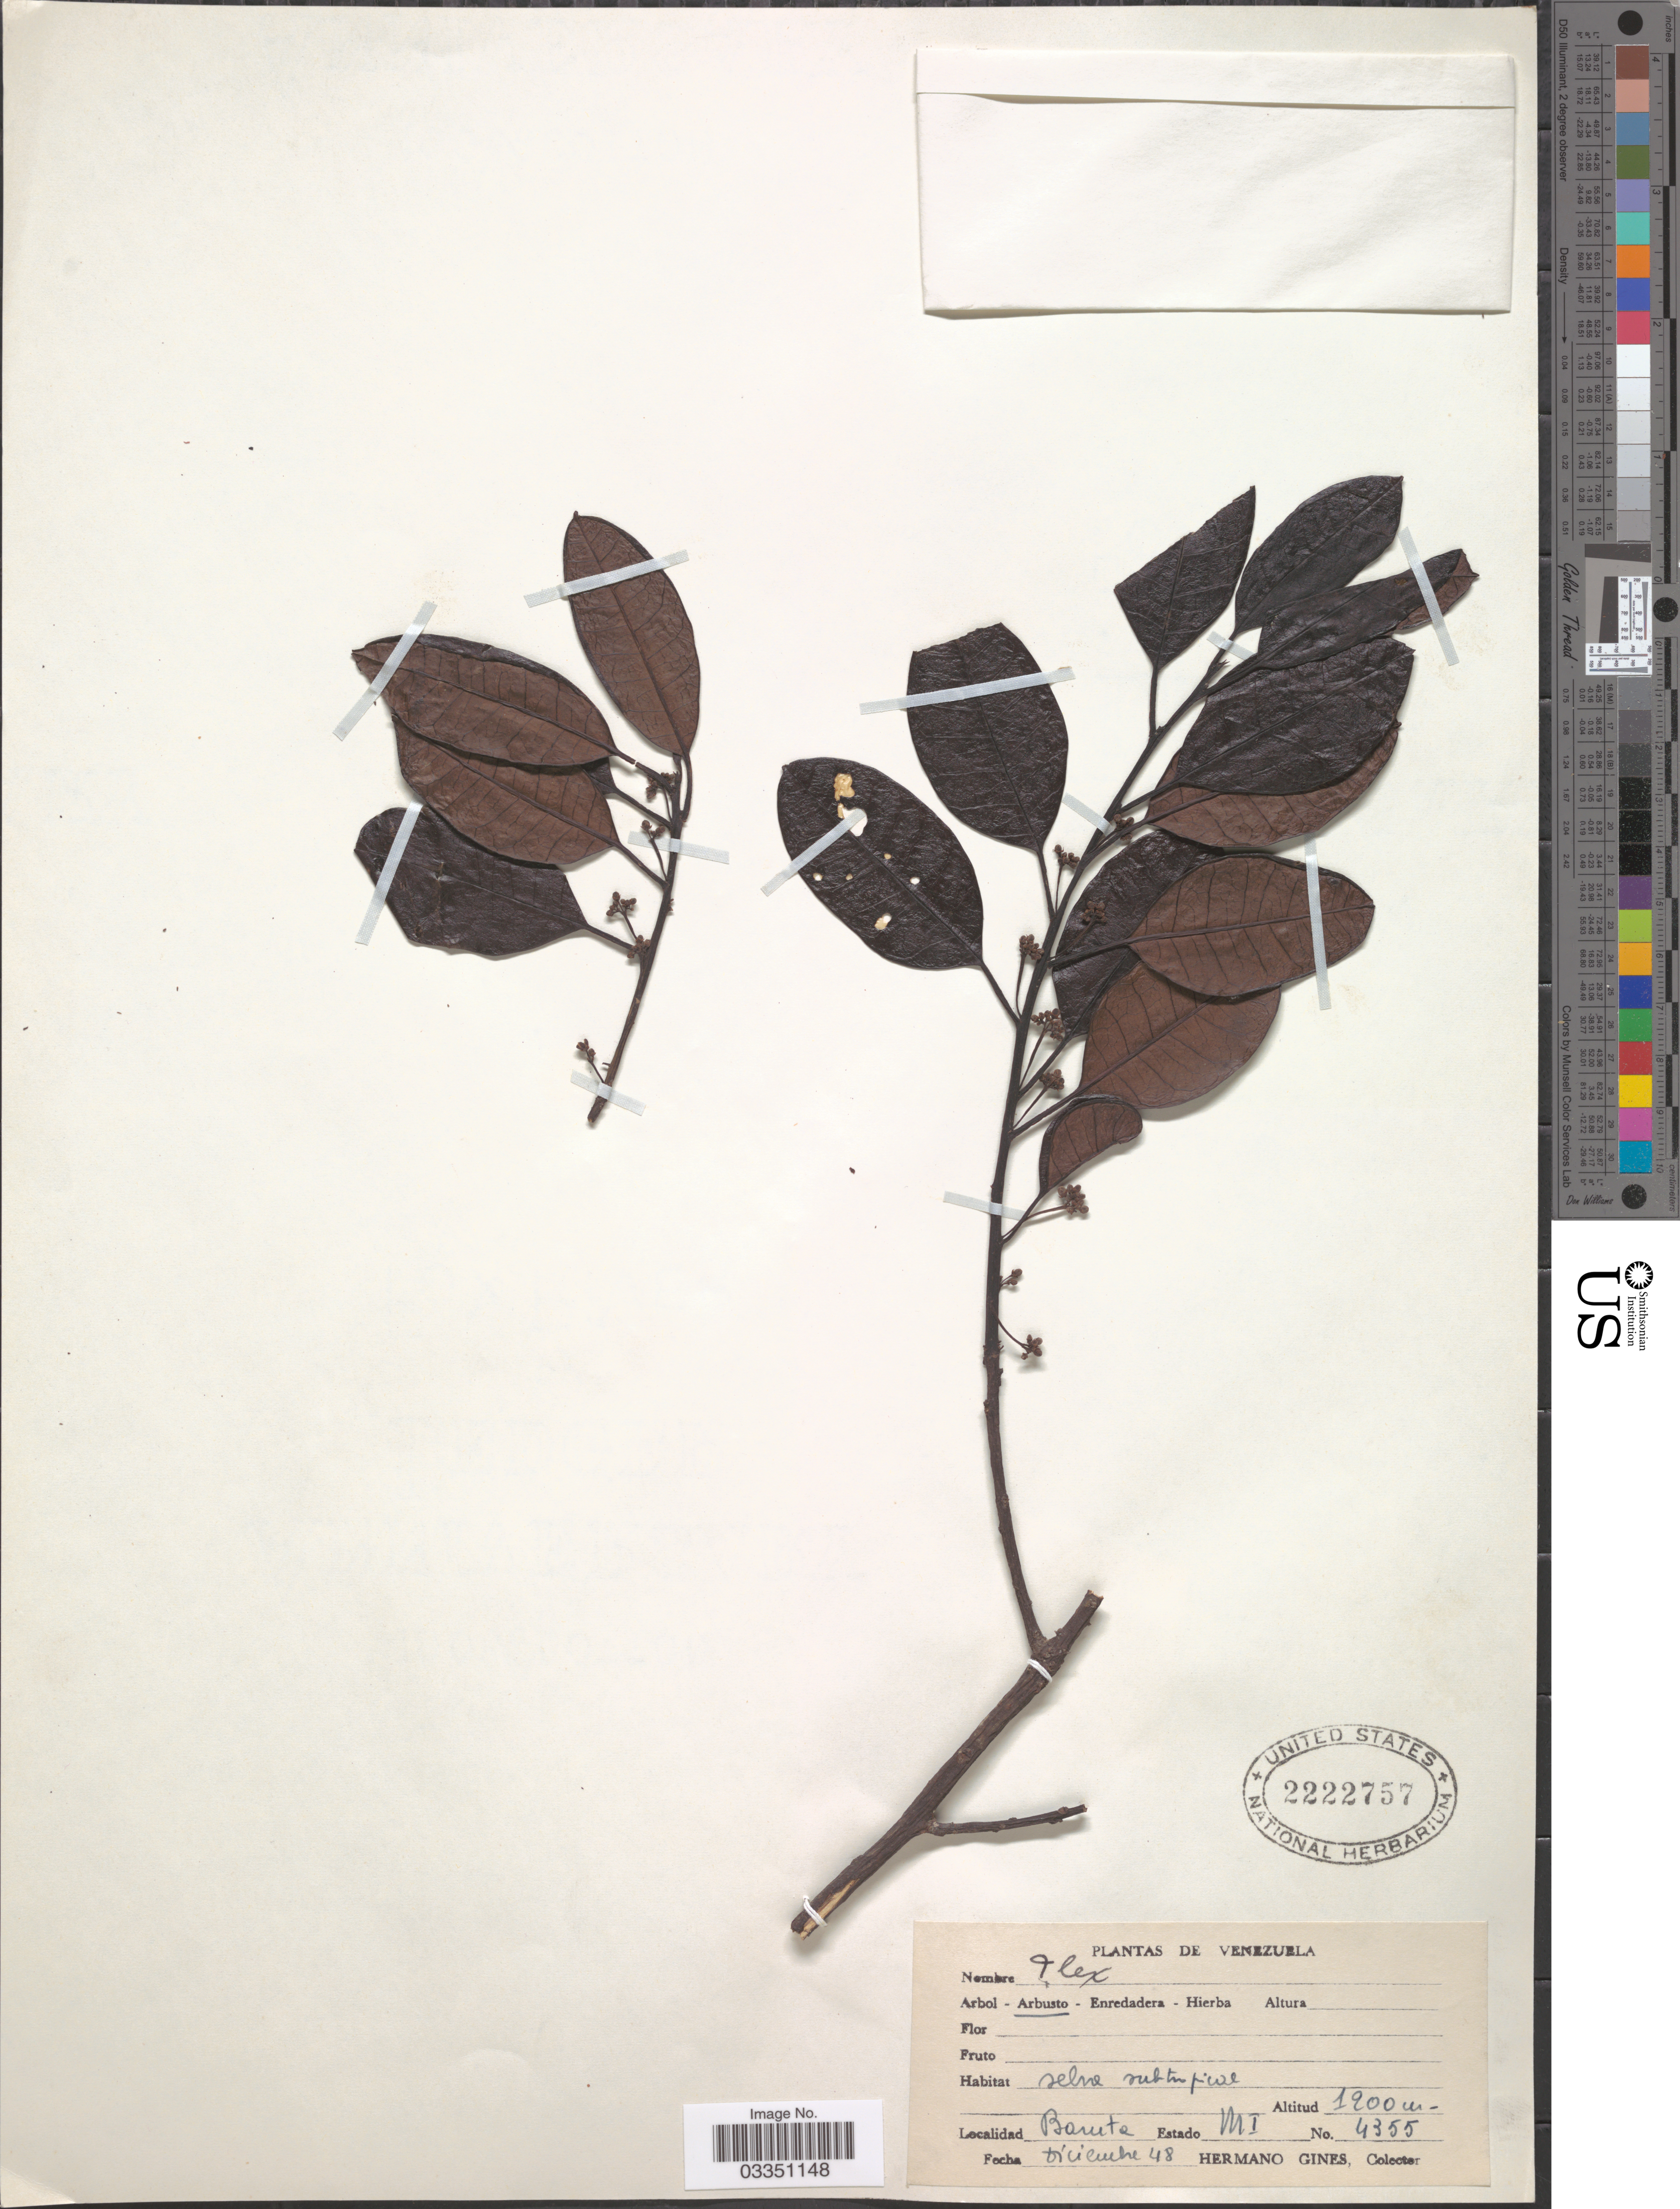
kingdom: Plantae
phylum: Tracheophyta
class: Magnoliopsida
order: Aquifoliales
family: Aquifoliaceae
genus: Ilex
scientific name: Ilex glaucophylla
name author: Steyerm.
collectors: Bro. Gines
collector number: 4355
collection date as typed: Transcribed d/m/y: /12/48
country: Venezuela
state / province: Miranda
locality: Baruta.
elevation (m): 1900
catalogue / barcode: US 2222757